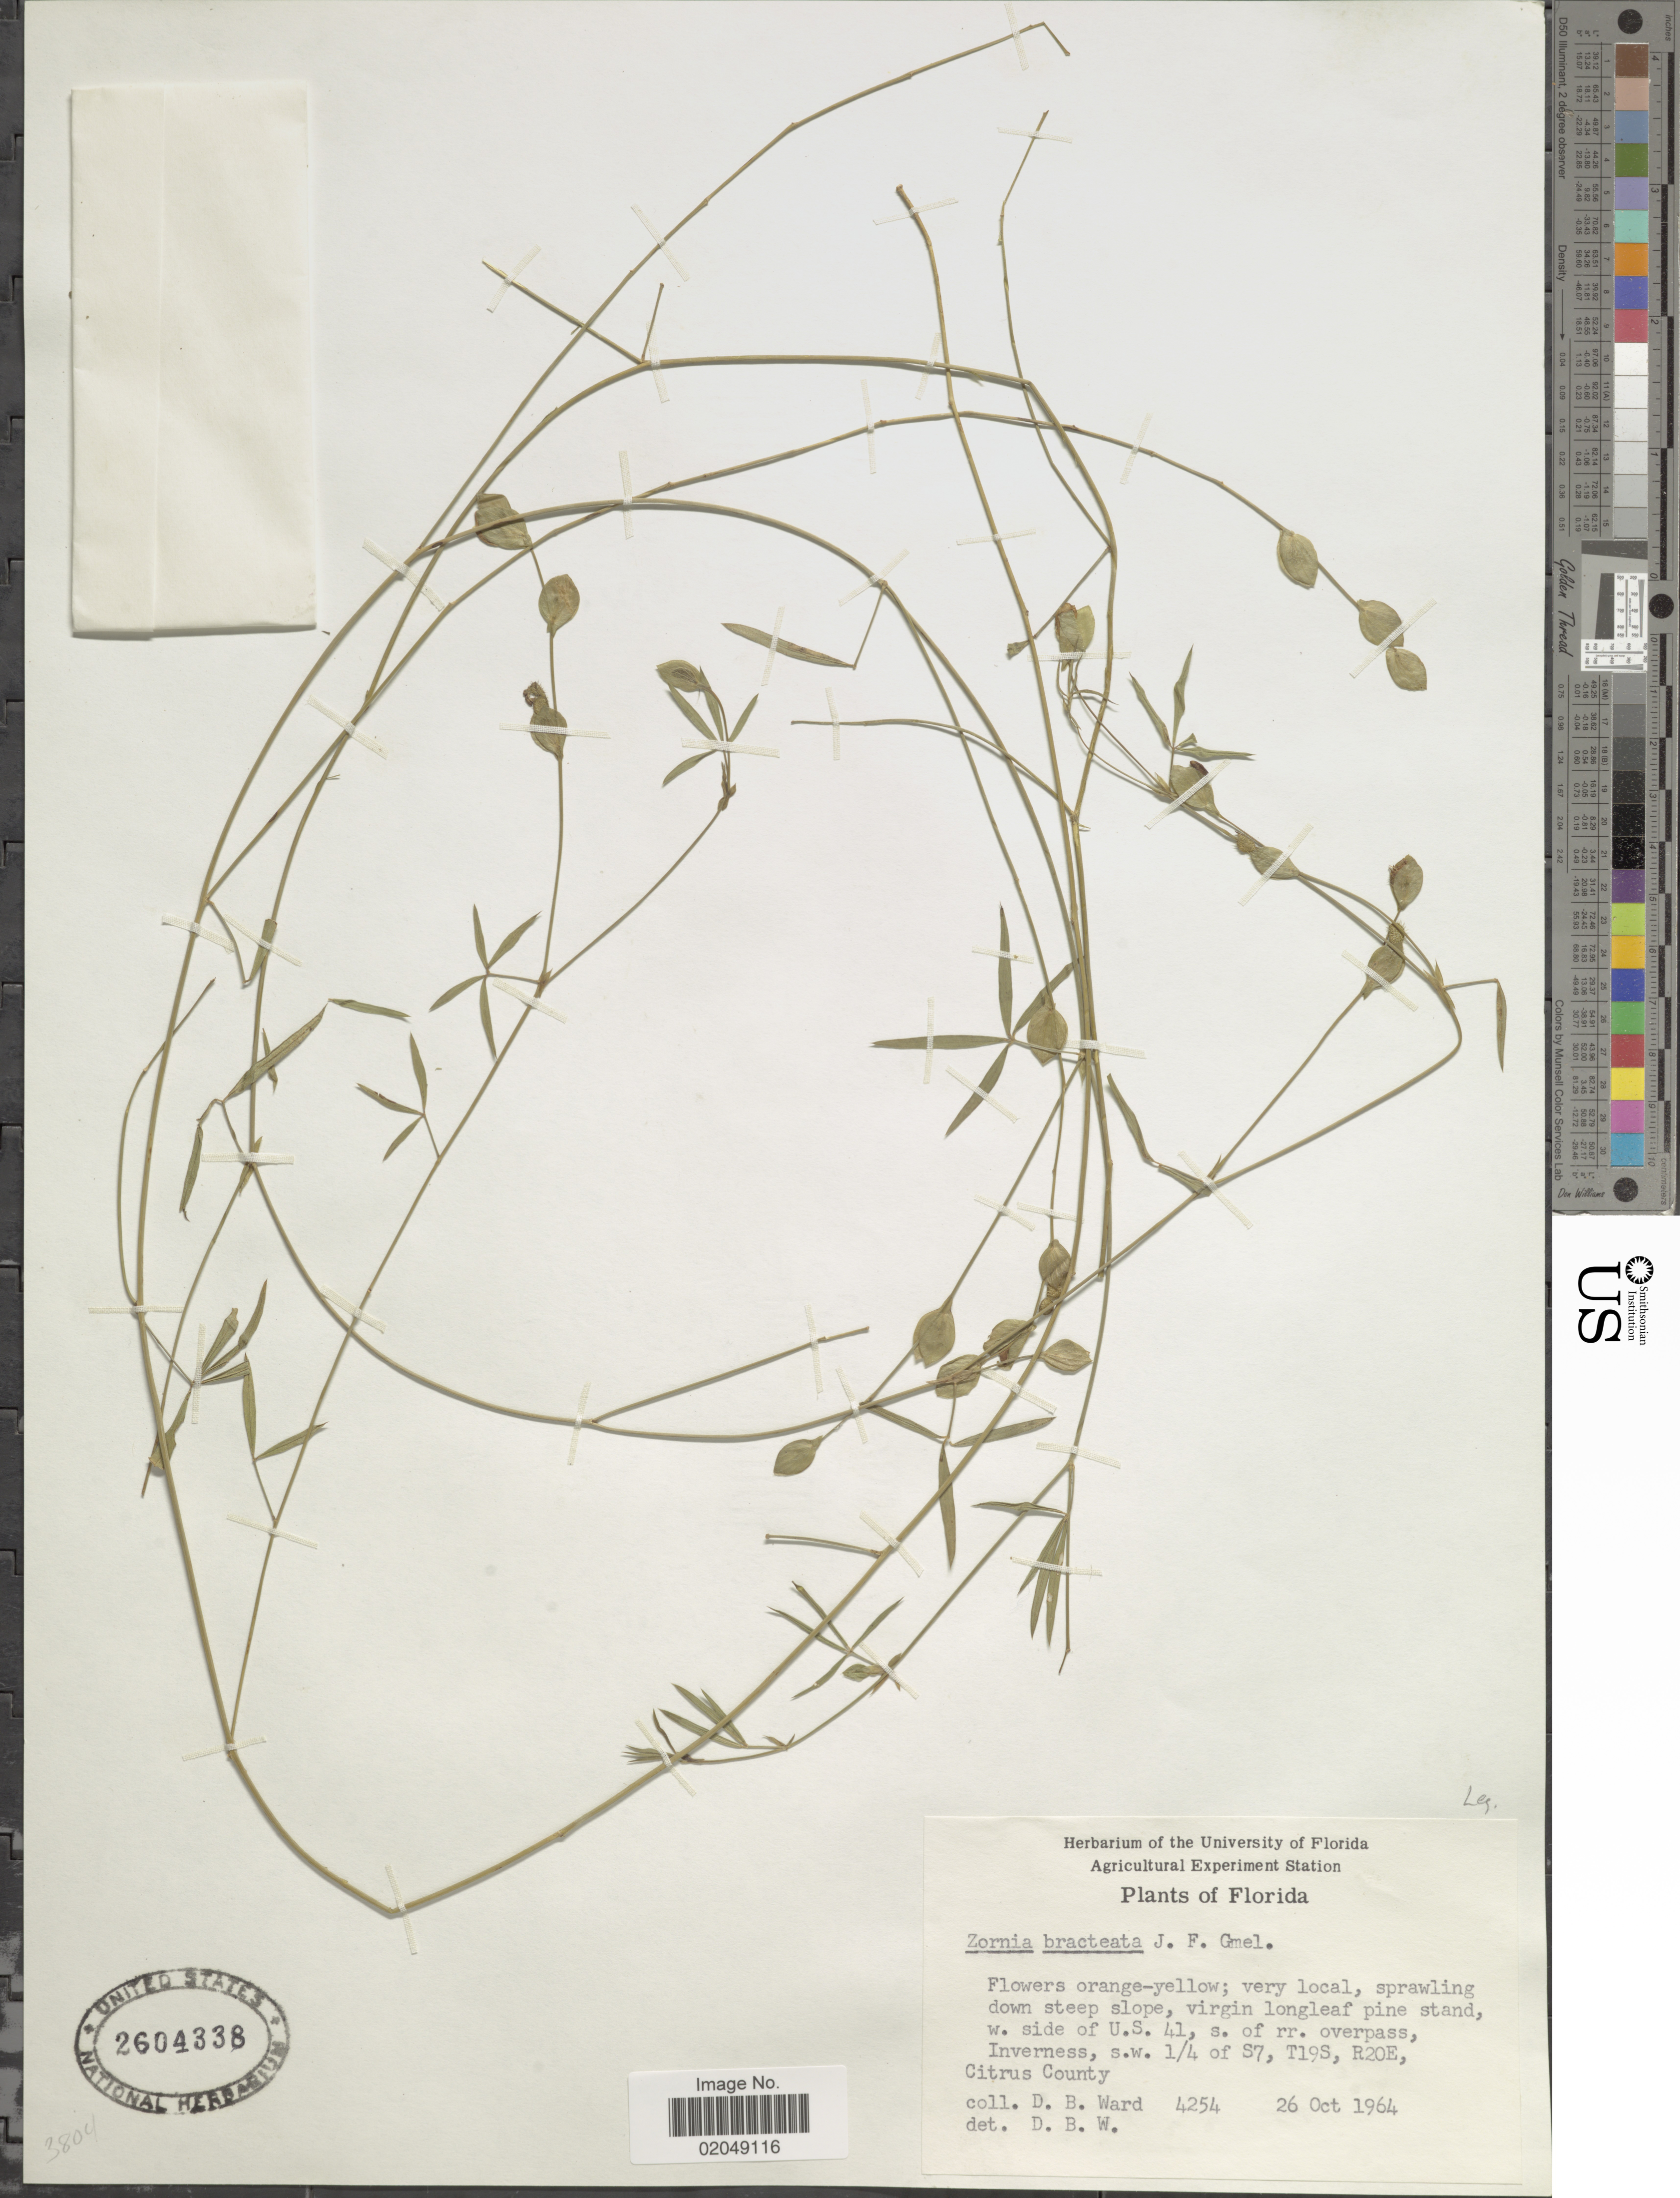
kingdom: Plantae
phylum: Tracheophyta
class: Magnoliopsida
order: Fabales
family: Fabaceae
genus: Zornia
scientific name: Zornia bracteata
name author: J.F. Gmel.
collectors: D. B. Ward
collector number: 4254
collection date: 1964-10-26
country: United States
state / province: Florida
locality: W. side of U.S. 41, s. of rr. overpass, Inverness, s.w. 1/4 of S7, T19S, R20E, Citrus County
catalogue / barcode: US 2604338